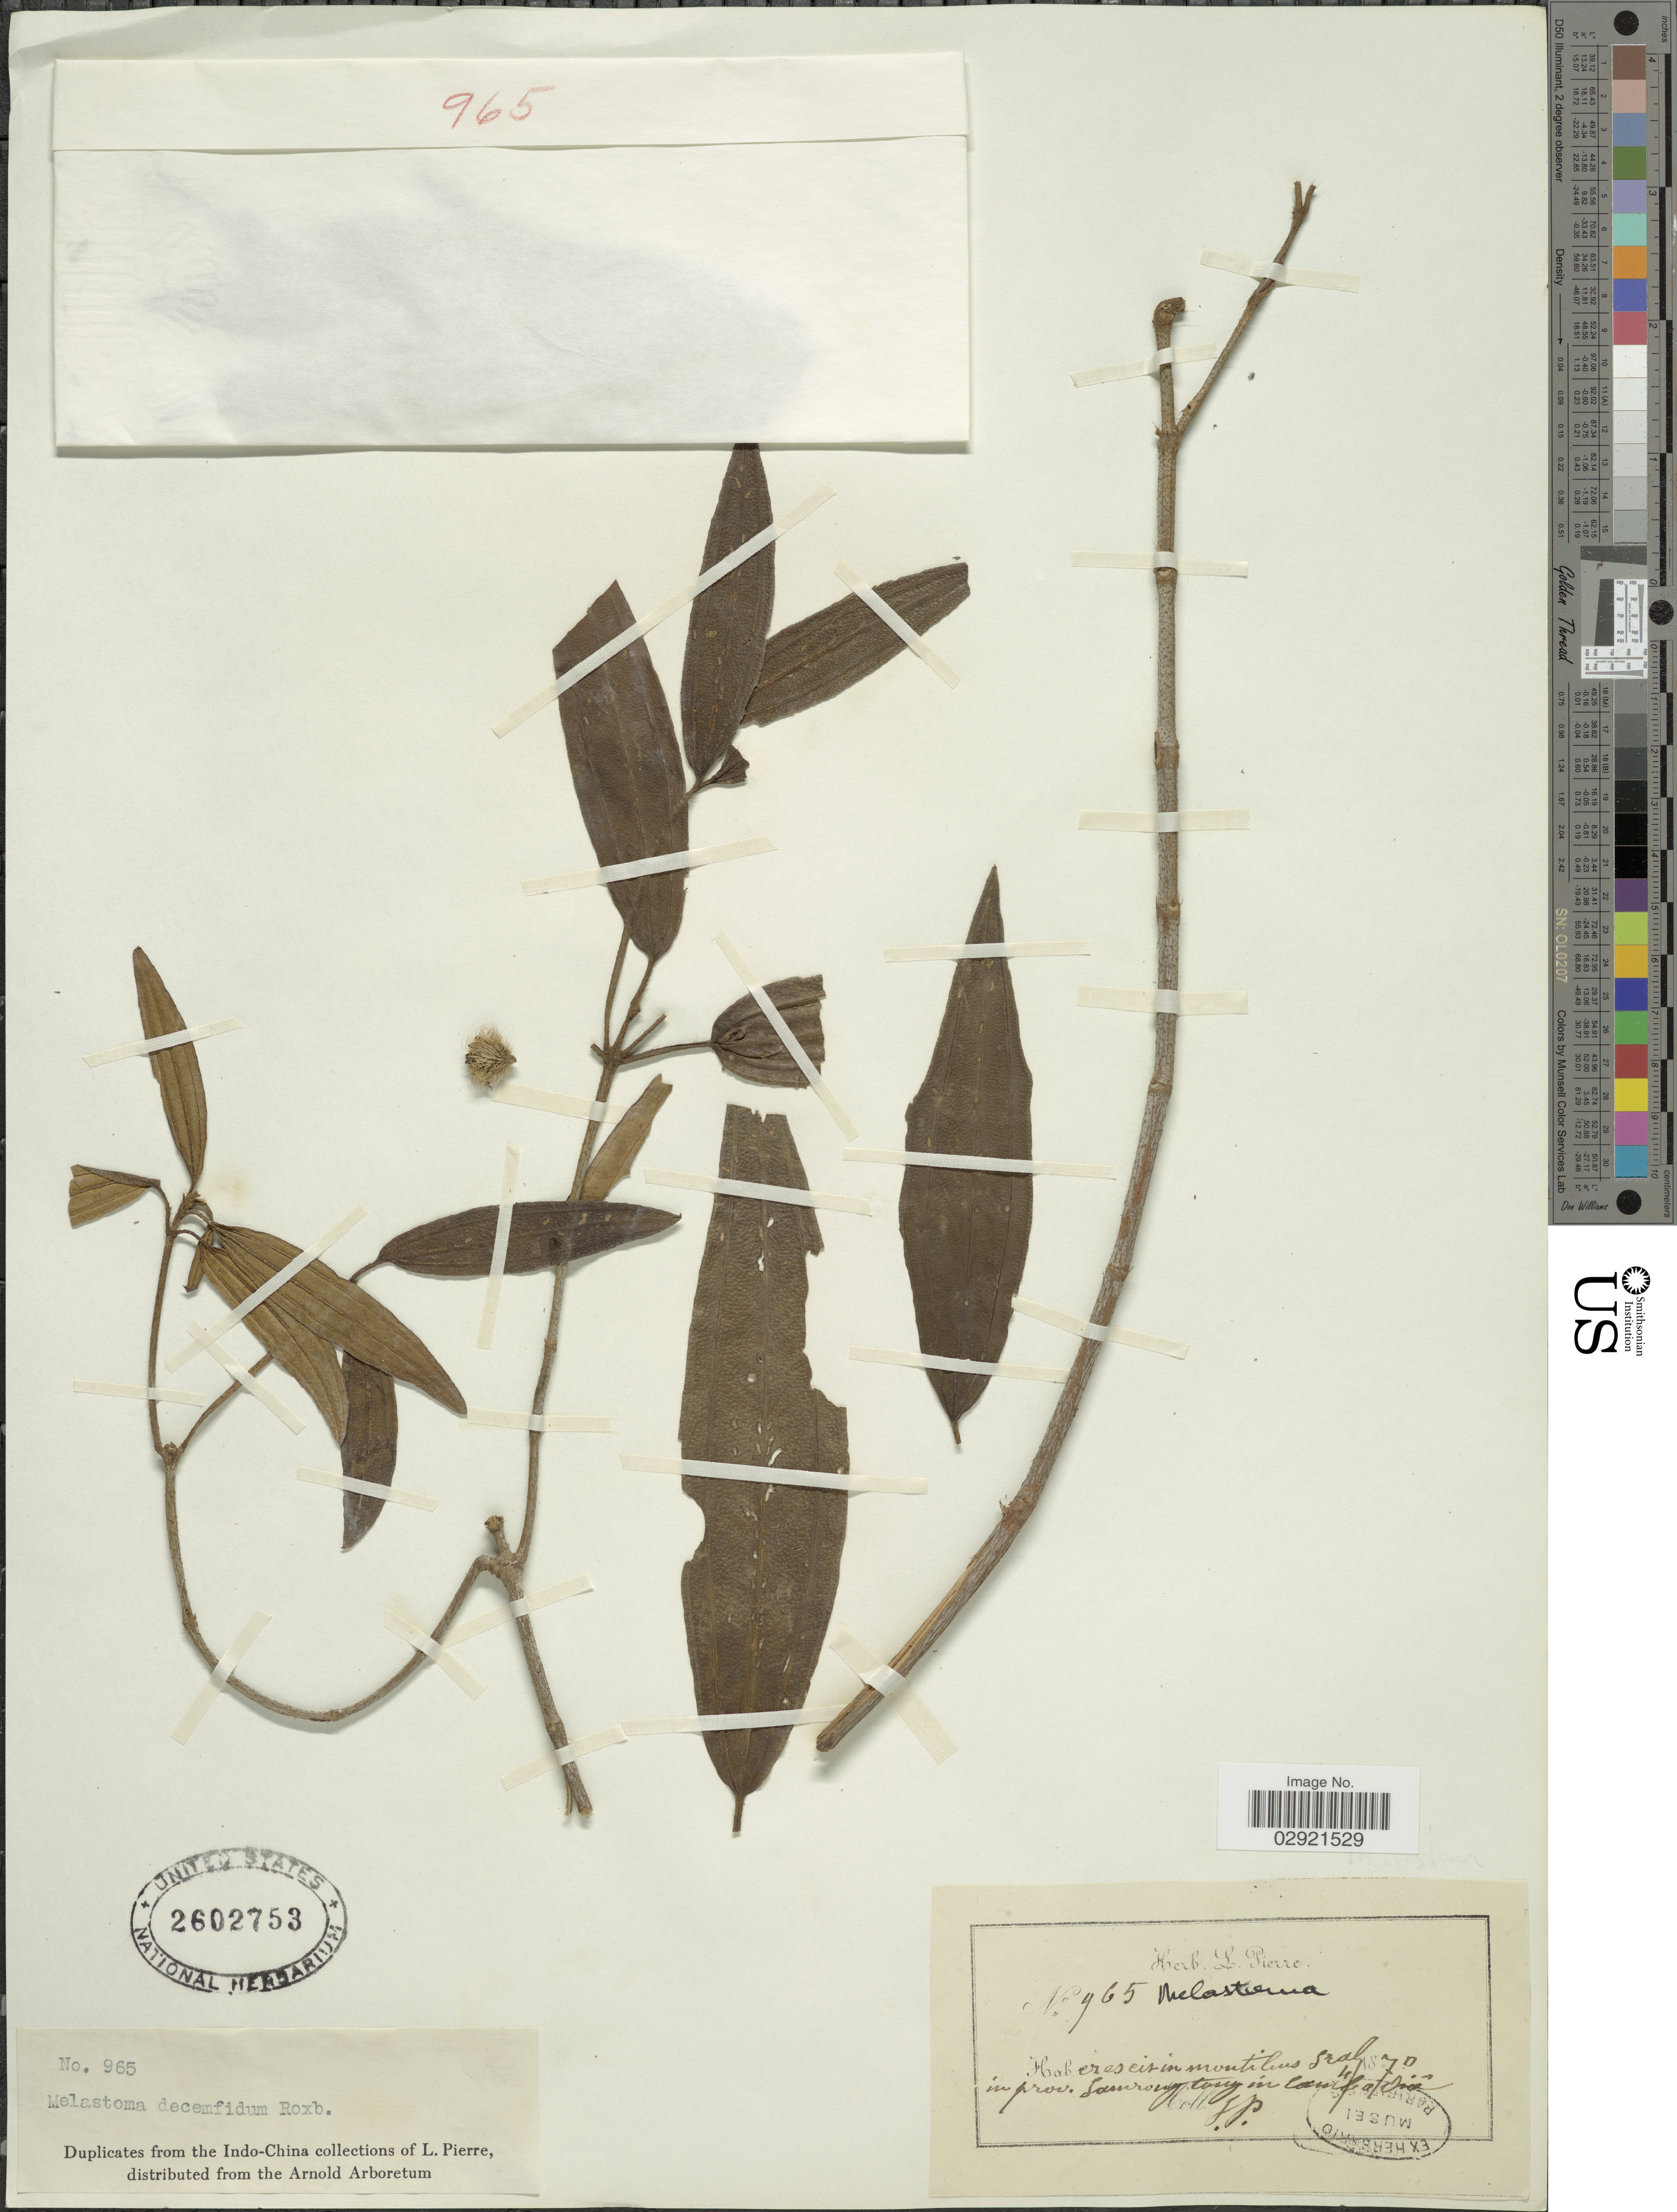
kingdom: Plantae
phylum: Tracheophyta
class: Magnoliopsida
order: Myrtales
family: Melastomataceae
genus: Melastoma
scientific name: Melastoma sanguineum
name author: Sims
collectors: L. Pierre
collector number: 965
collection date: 1870-04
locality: Indo-China. In prov. Louroung in [illegible text].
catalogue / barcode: US 2602753